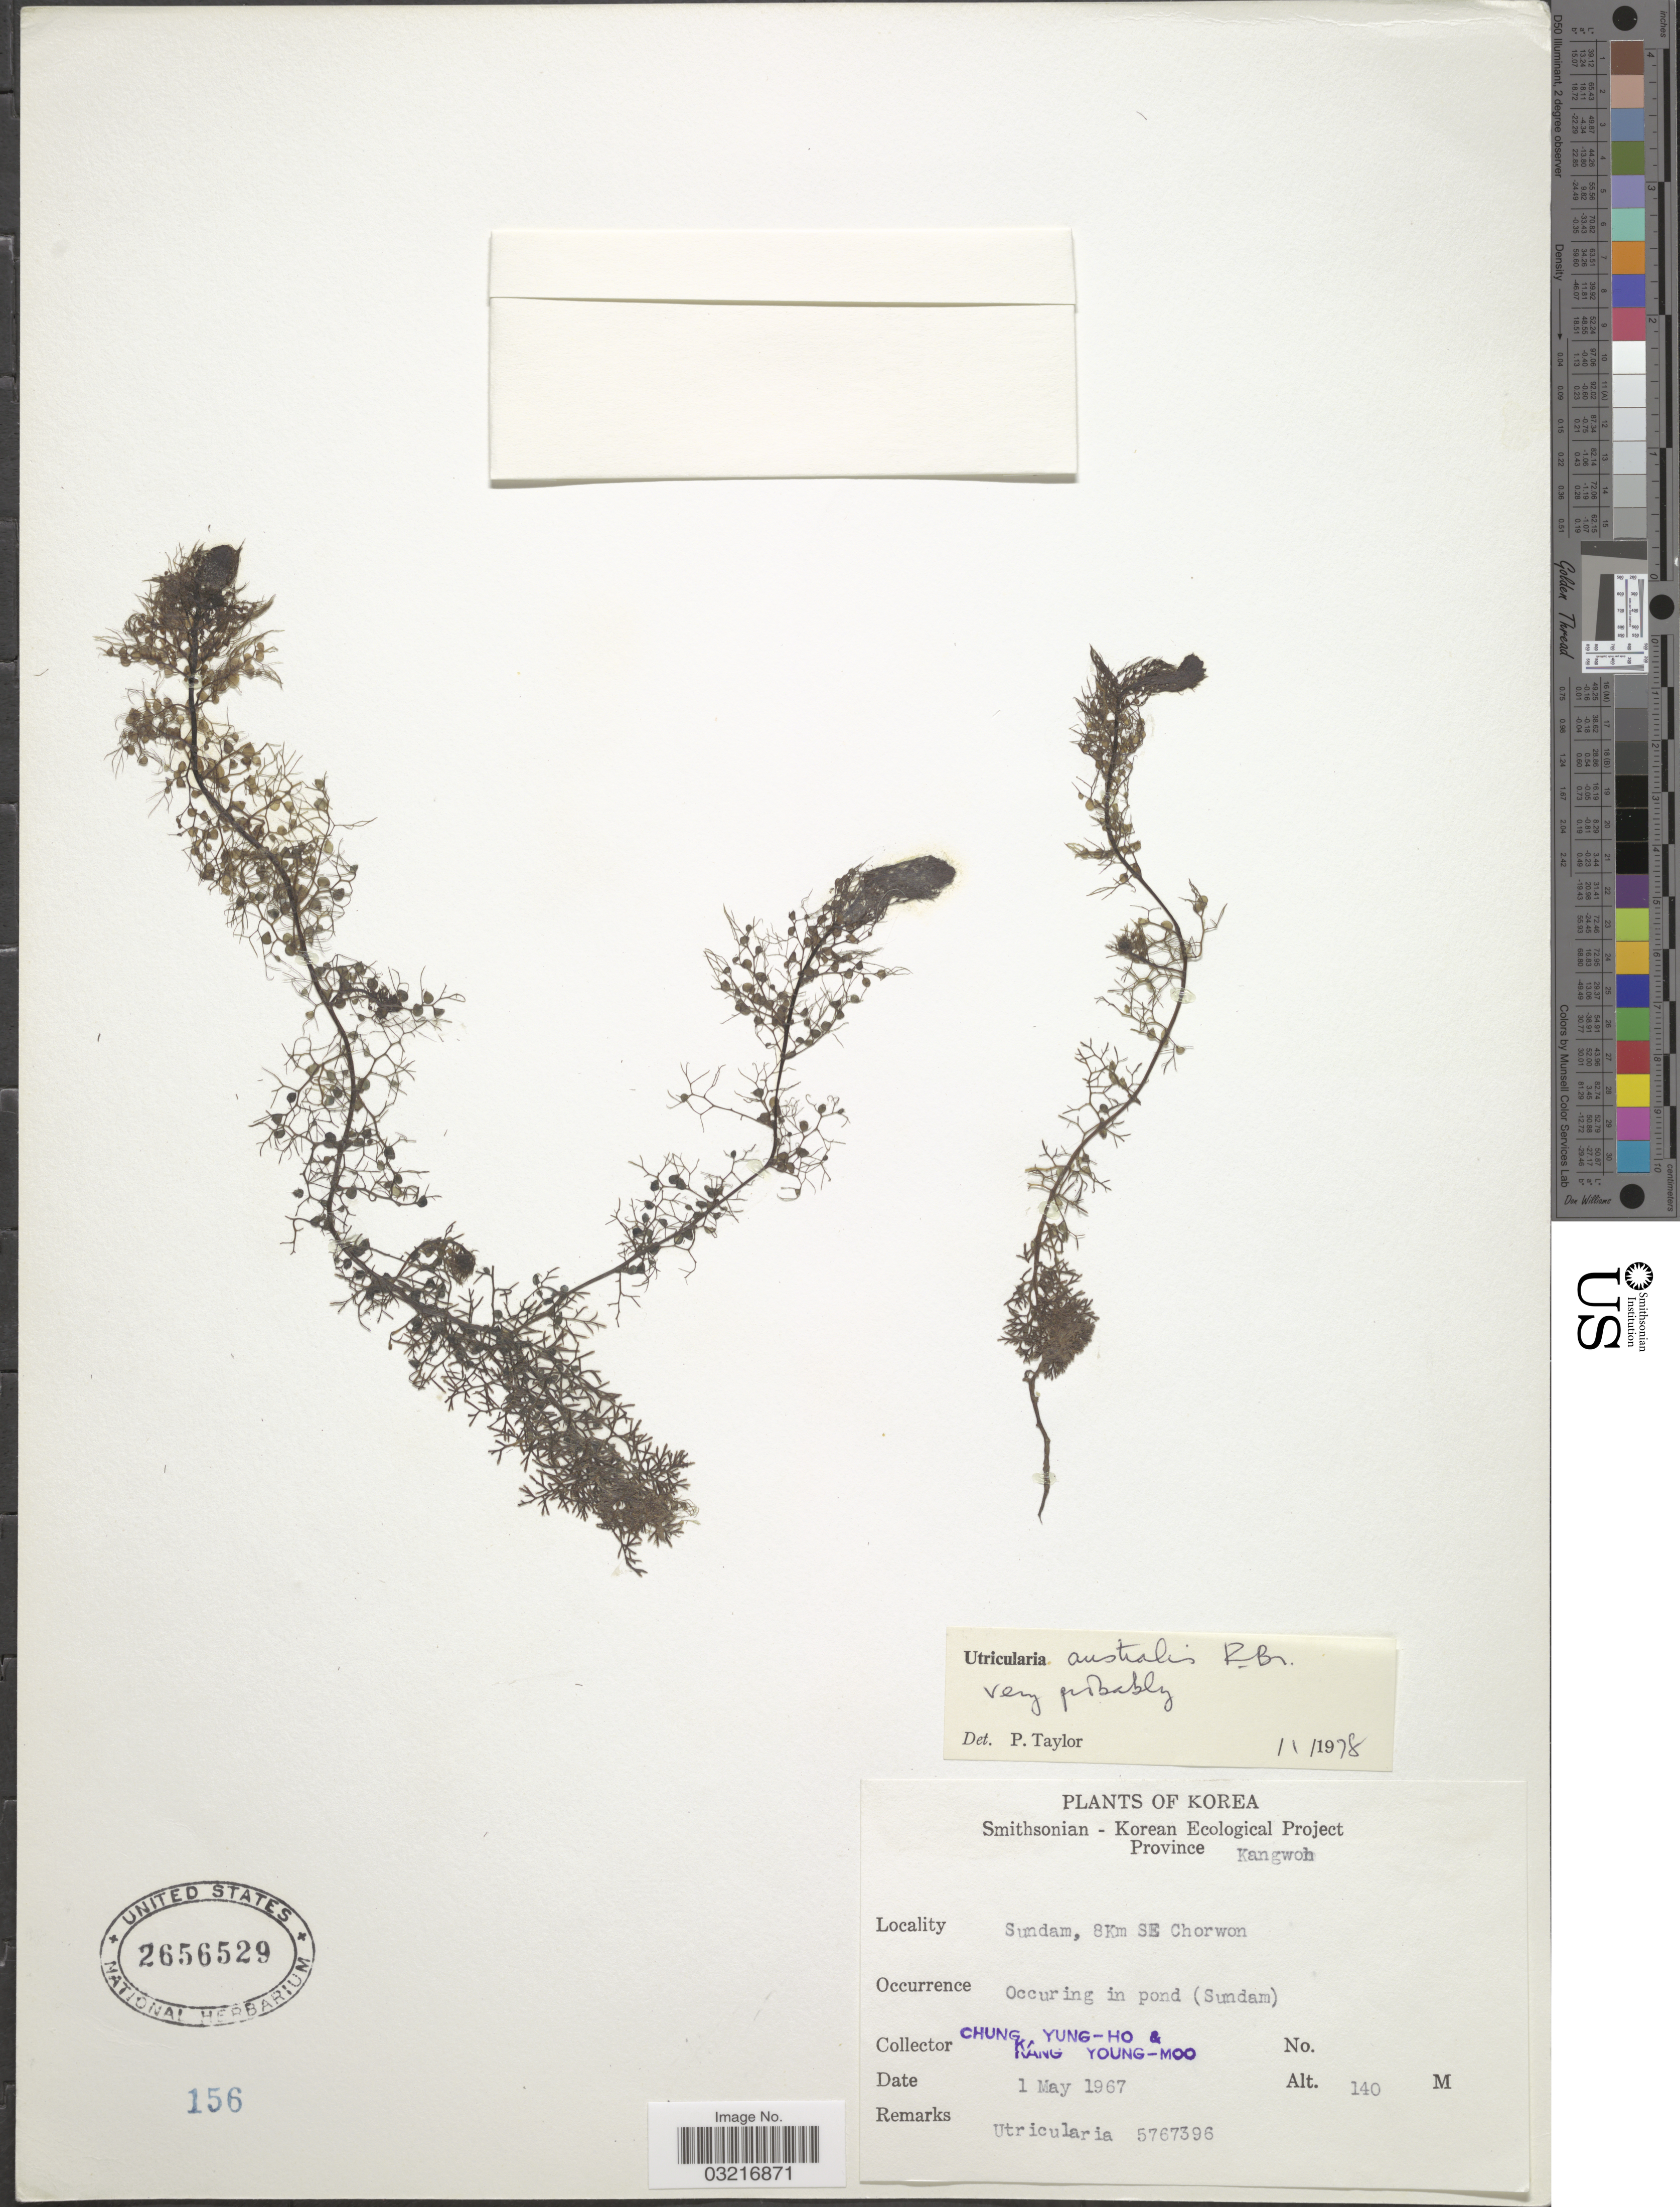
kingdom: Plantae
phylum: Tracheophyta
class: Magnoliopsida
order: Lamiales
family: Lentibulariaceae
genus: Utricularia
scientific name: Utricularia australis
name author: R. Br.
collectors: C. Yung-Ho & K. Young-Moo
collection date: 1967-05-01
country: North Korea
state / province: Kangwon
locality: Sundam, 8Km SE Chorwon.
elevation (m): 140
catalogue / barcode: US 2656529